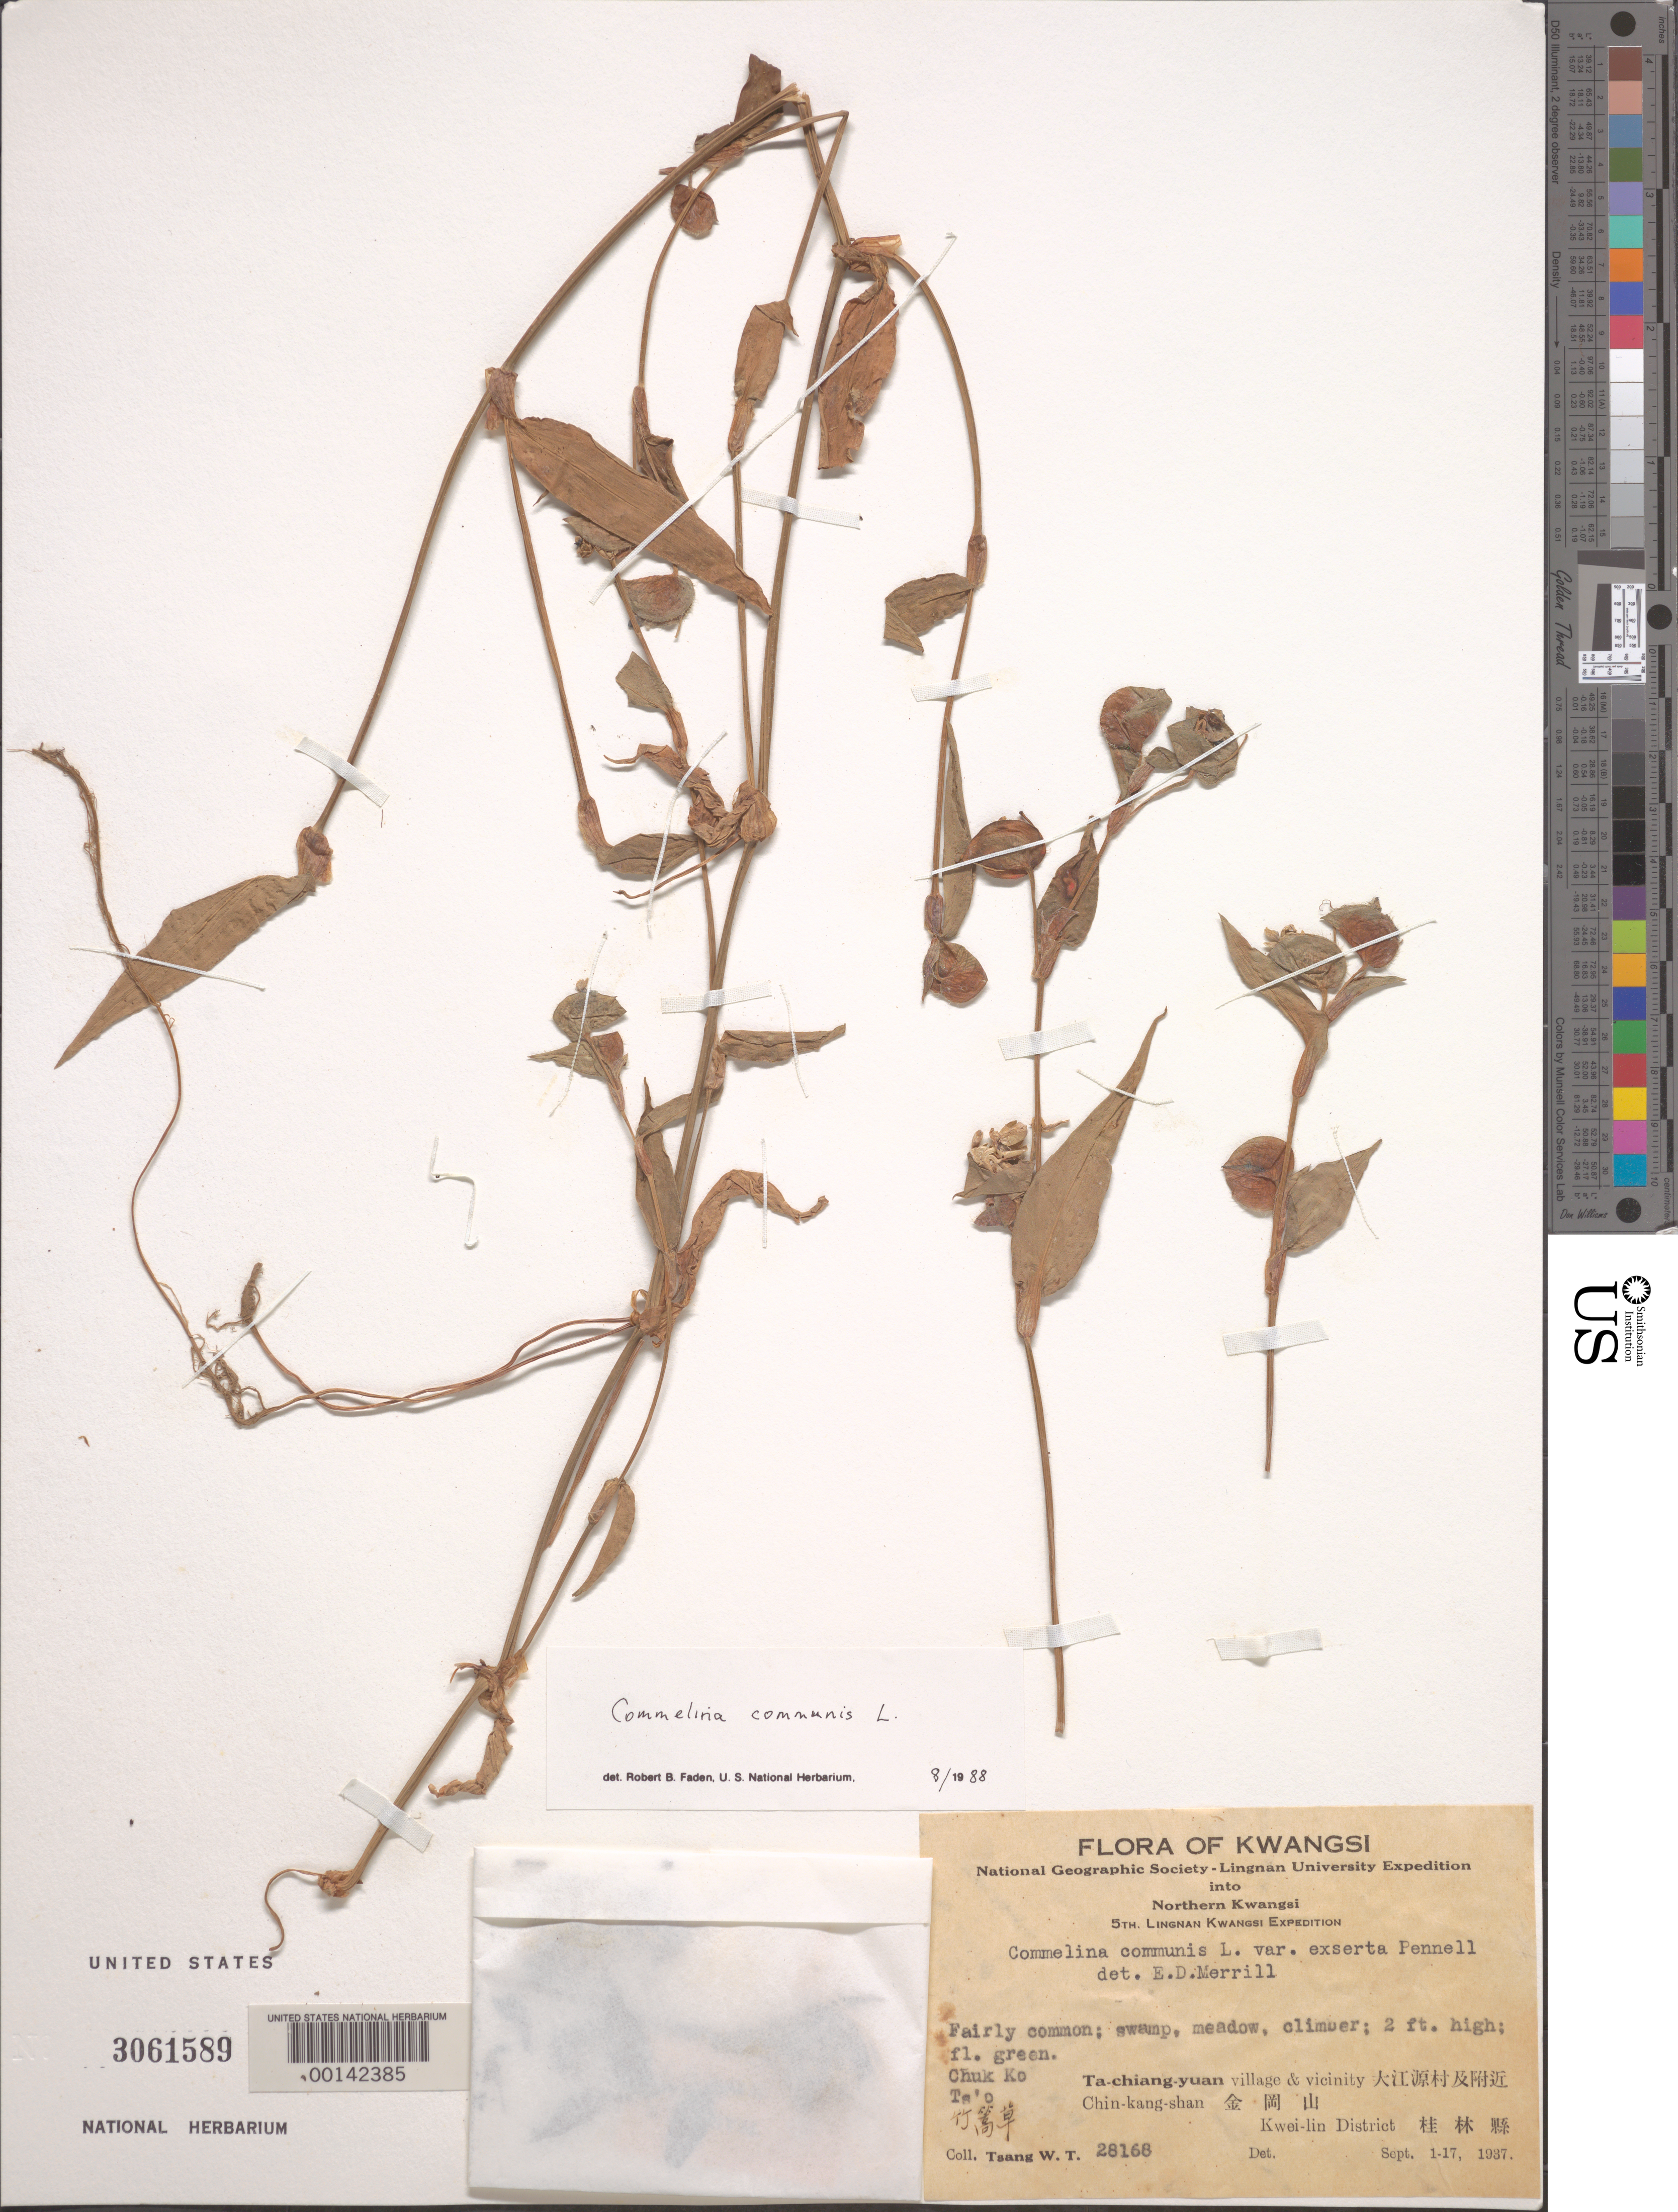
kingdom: Plantae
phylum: Tracheophyta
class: Liliopsida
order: Commelinales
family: Commelinaceae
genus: Commelina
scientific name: Commelina communis var. exserta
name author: (Pennell) F.G. Bernard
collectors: W. T. Tsang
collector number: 28168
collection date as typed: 01 Sep 1937 to 17 Sep 1937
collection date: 1937-09-01/1937-09-17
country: China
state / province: Guangxi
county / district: Guilin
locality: Kweilin dist., ta-chiang-yuan village and vicinity, chin-kang-shan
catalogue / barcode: US 3061589